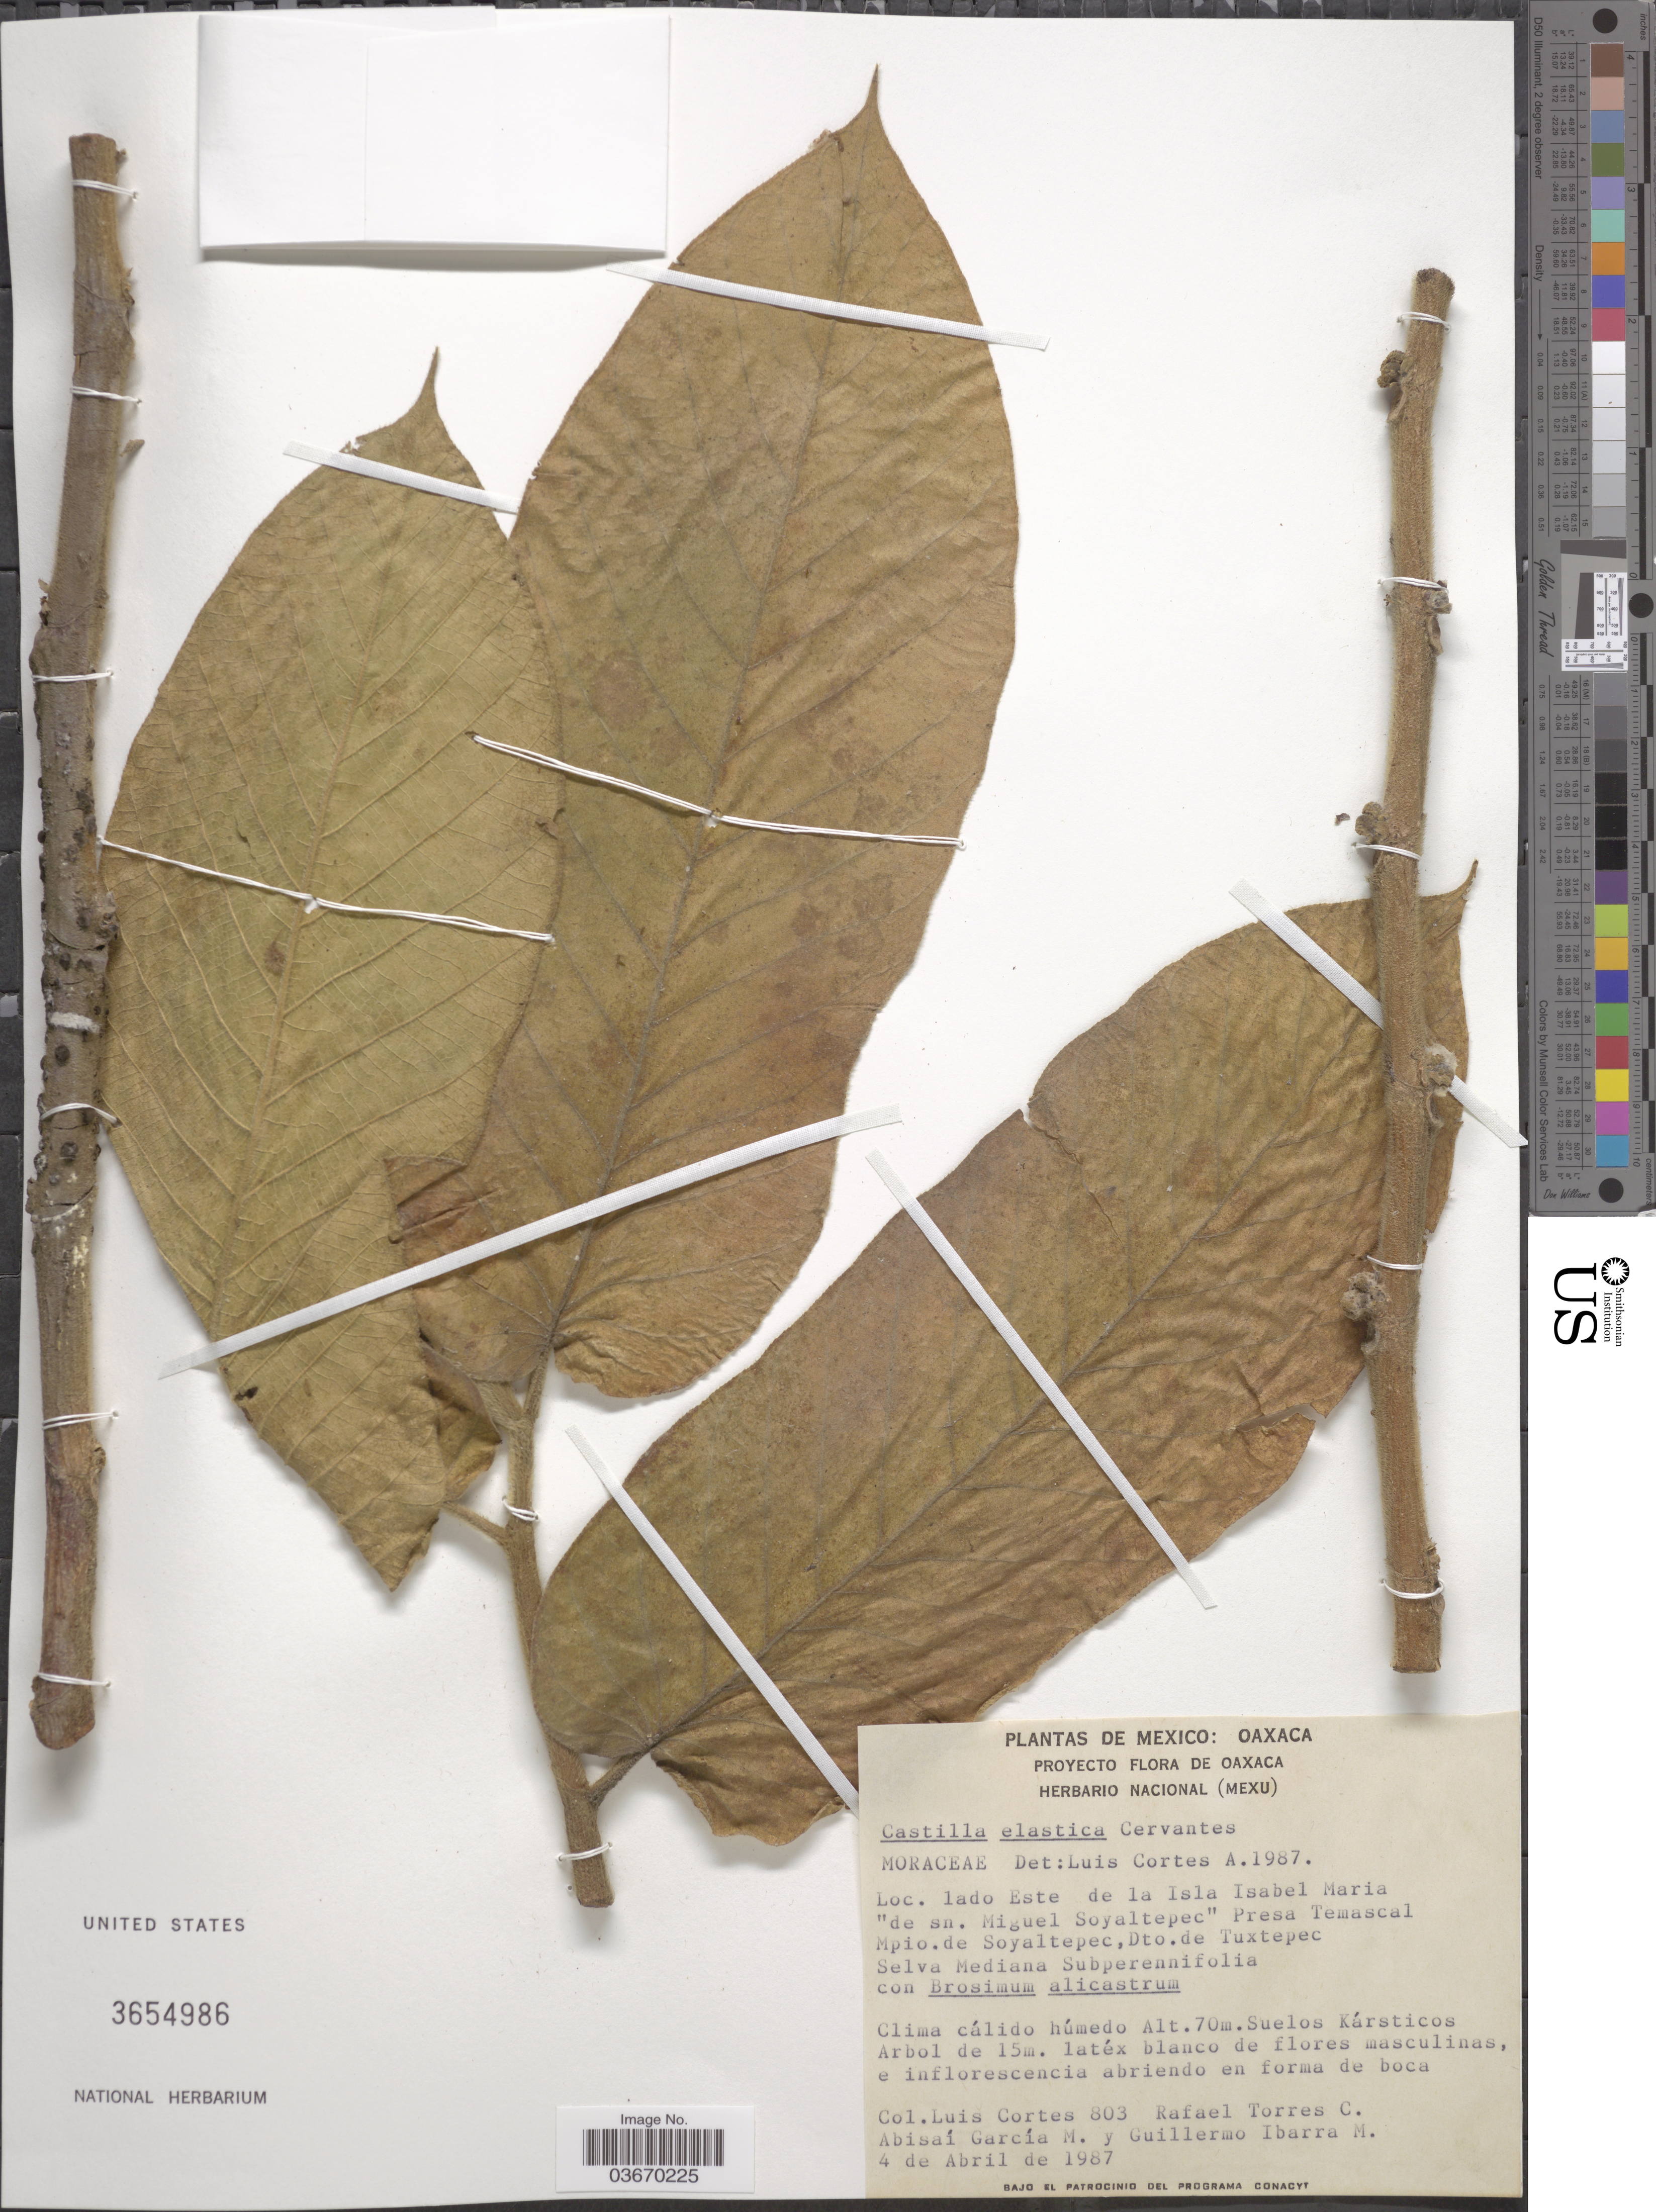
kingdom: Plantae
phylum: Tracheophyta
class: Magnoliopsida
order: Rosales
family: Moraceae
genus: Castilla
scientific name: Castilla elastica subsp. elastica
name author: Sessé ex Cerv.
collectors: L. Cortes, R. Torres C., M. A. García & G. Ibarra M.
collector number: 803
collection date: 1987-04-04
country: Mexico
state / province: Oaxaca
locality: Lado Este de la Isla Isabel Maria 'de sn. Miguel Soyaltepec' Presa Temascal Mpio. de Soyaltepec, Dto. de Tuxtepec.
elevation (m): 70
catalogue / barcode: US 3654986